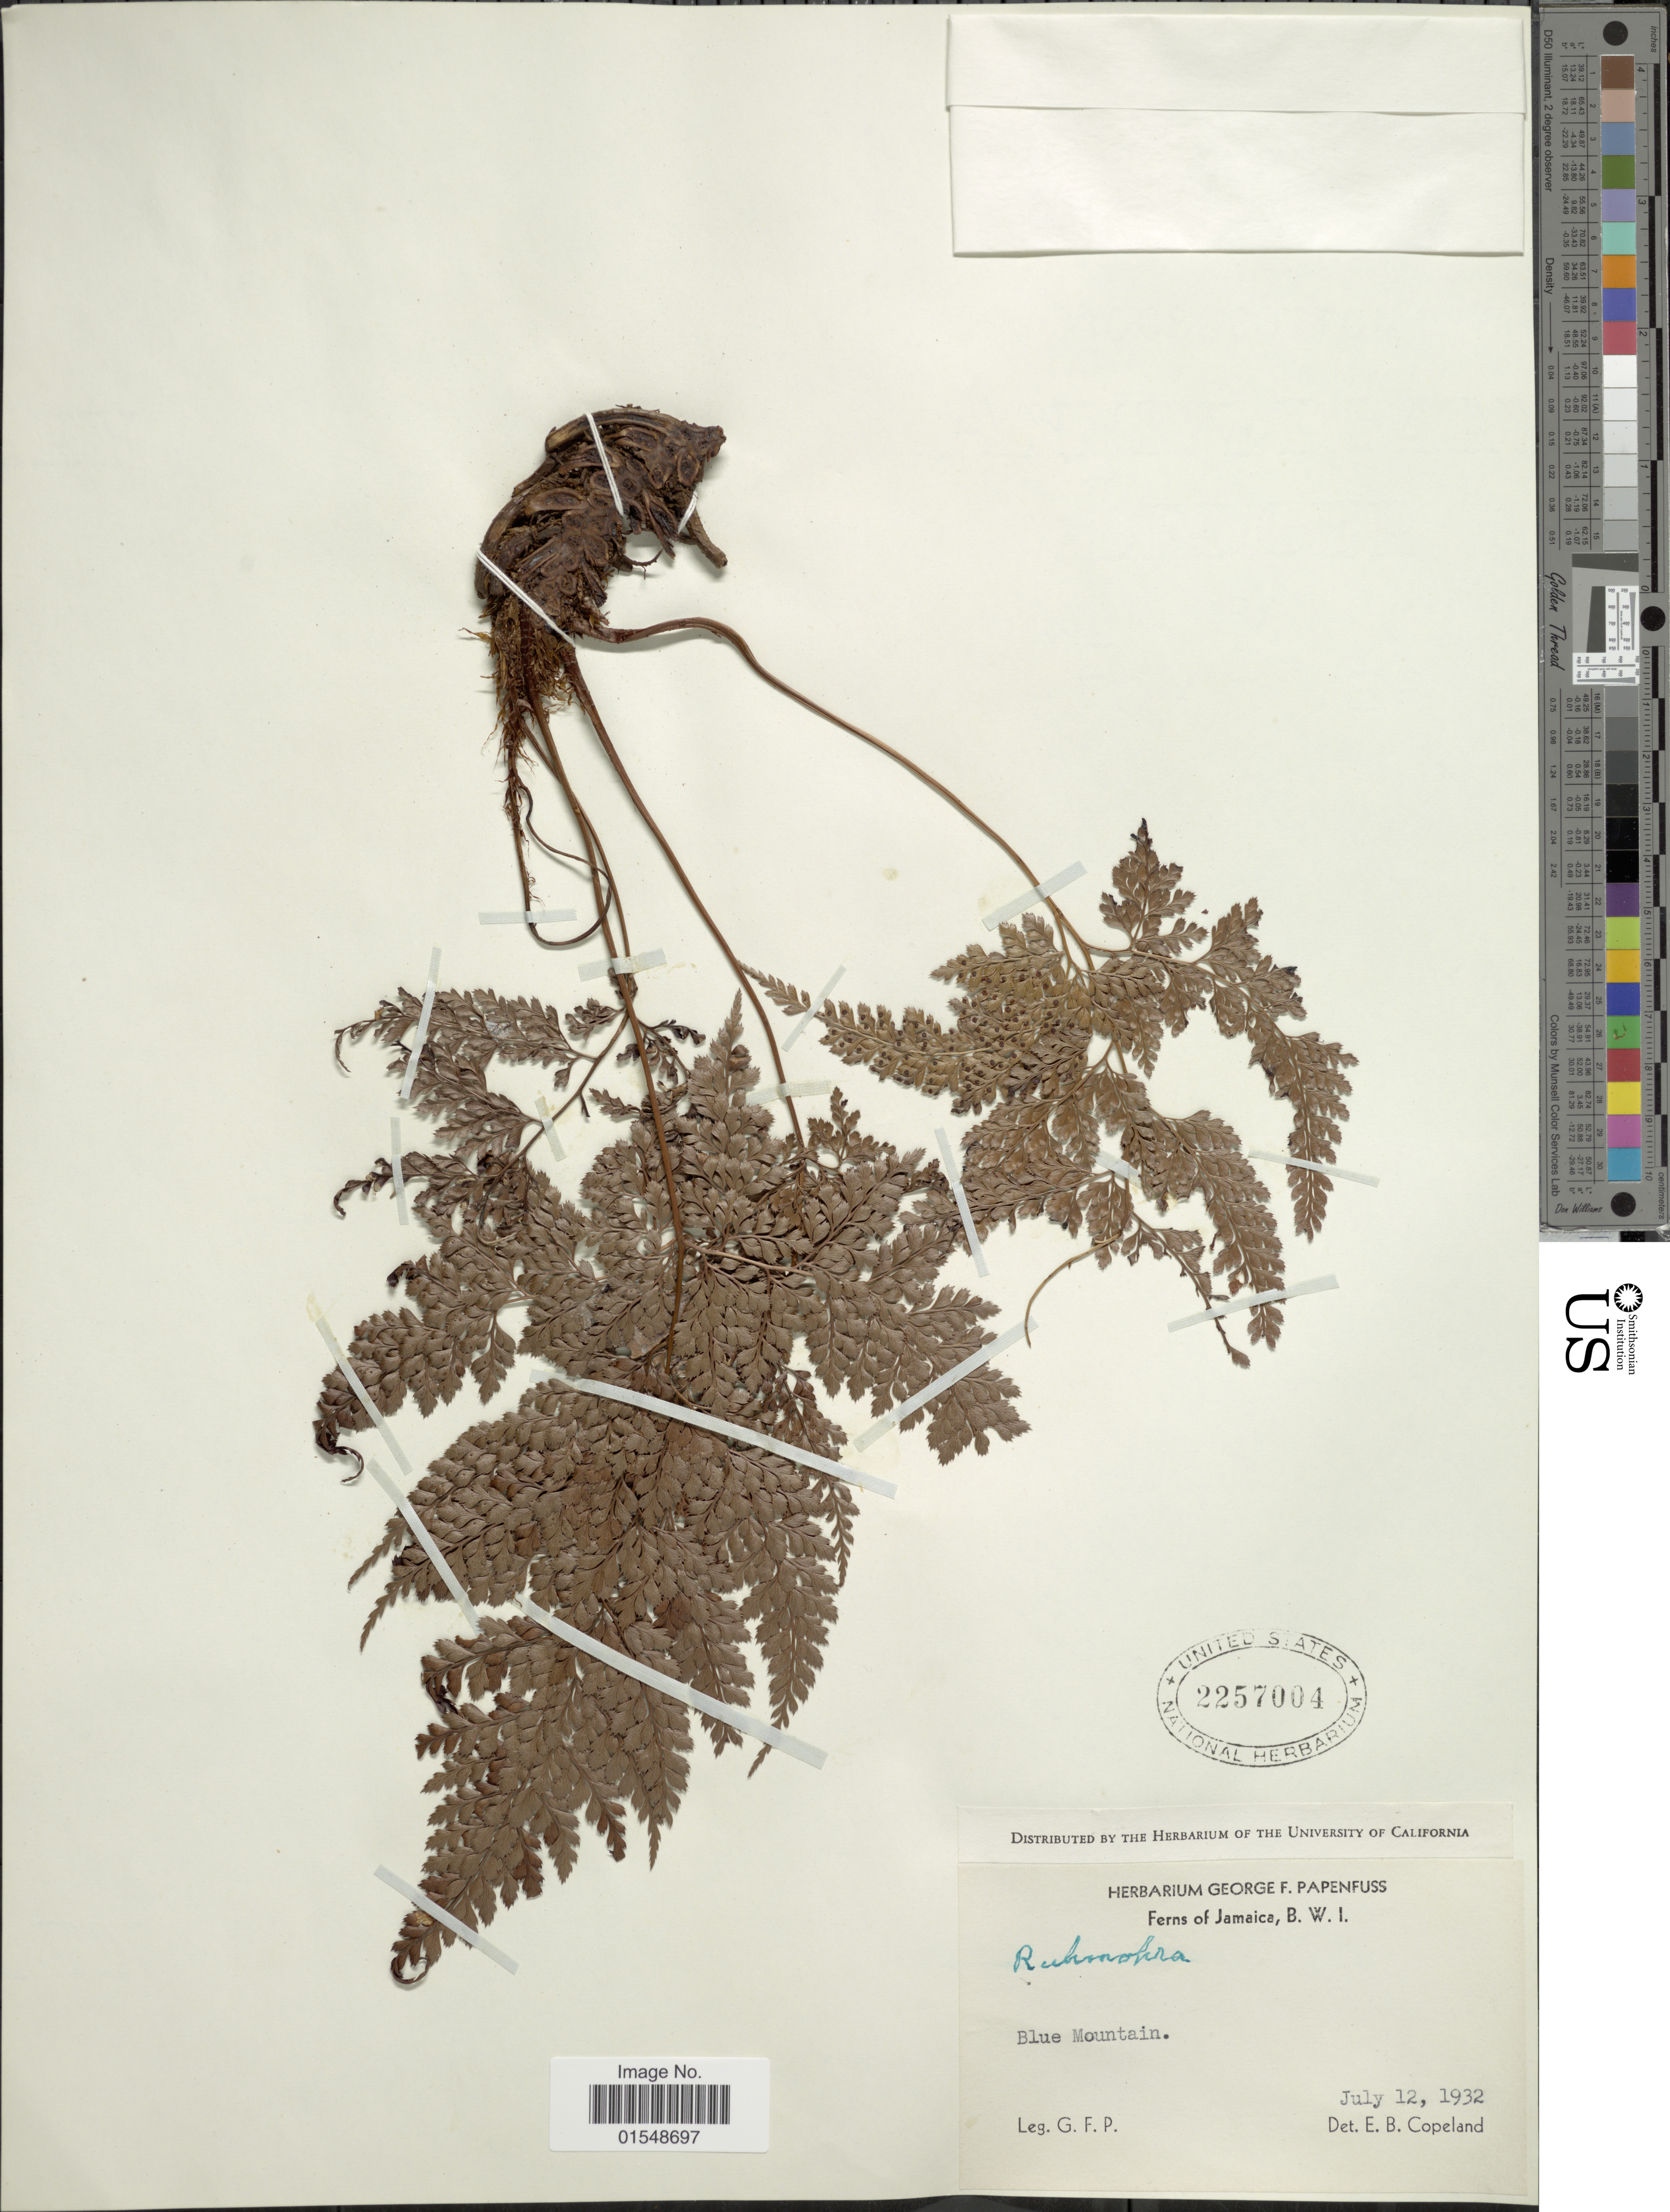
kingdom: Plantae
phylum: Tracheophyta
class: Polypodiopsida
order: Polypodiales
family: Dryopteridaceae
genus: Arachniodes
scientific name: Arachniodes denticulata var. denticulata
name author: (Sw.) Ching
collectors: G. Papenfuss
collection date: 1932-07-12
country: Jamaica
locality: B. W. I., Blue Mountain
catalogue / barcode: US 2257004